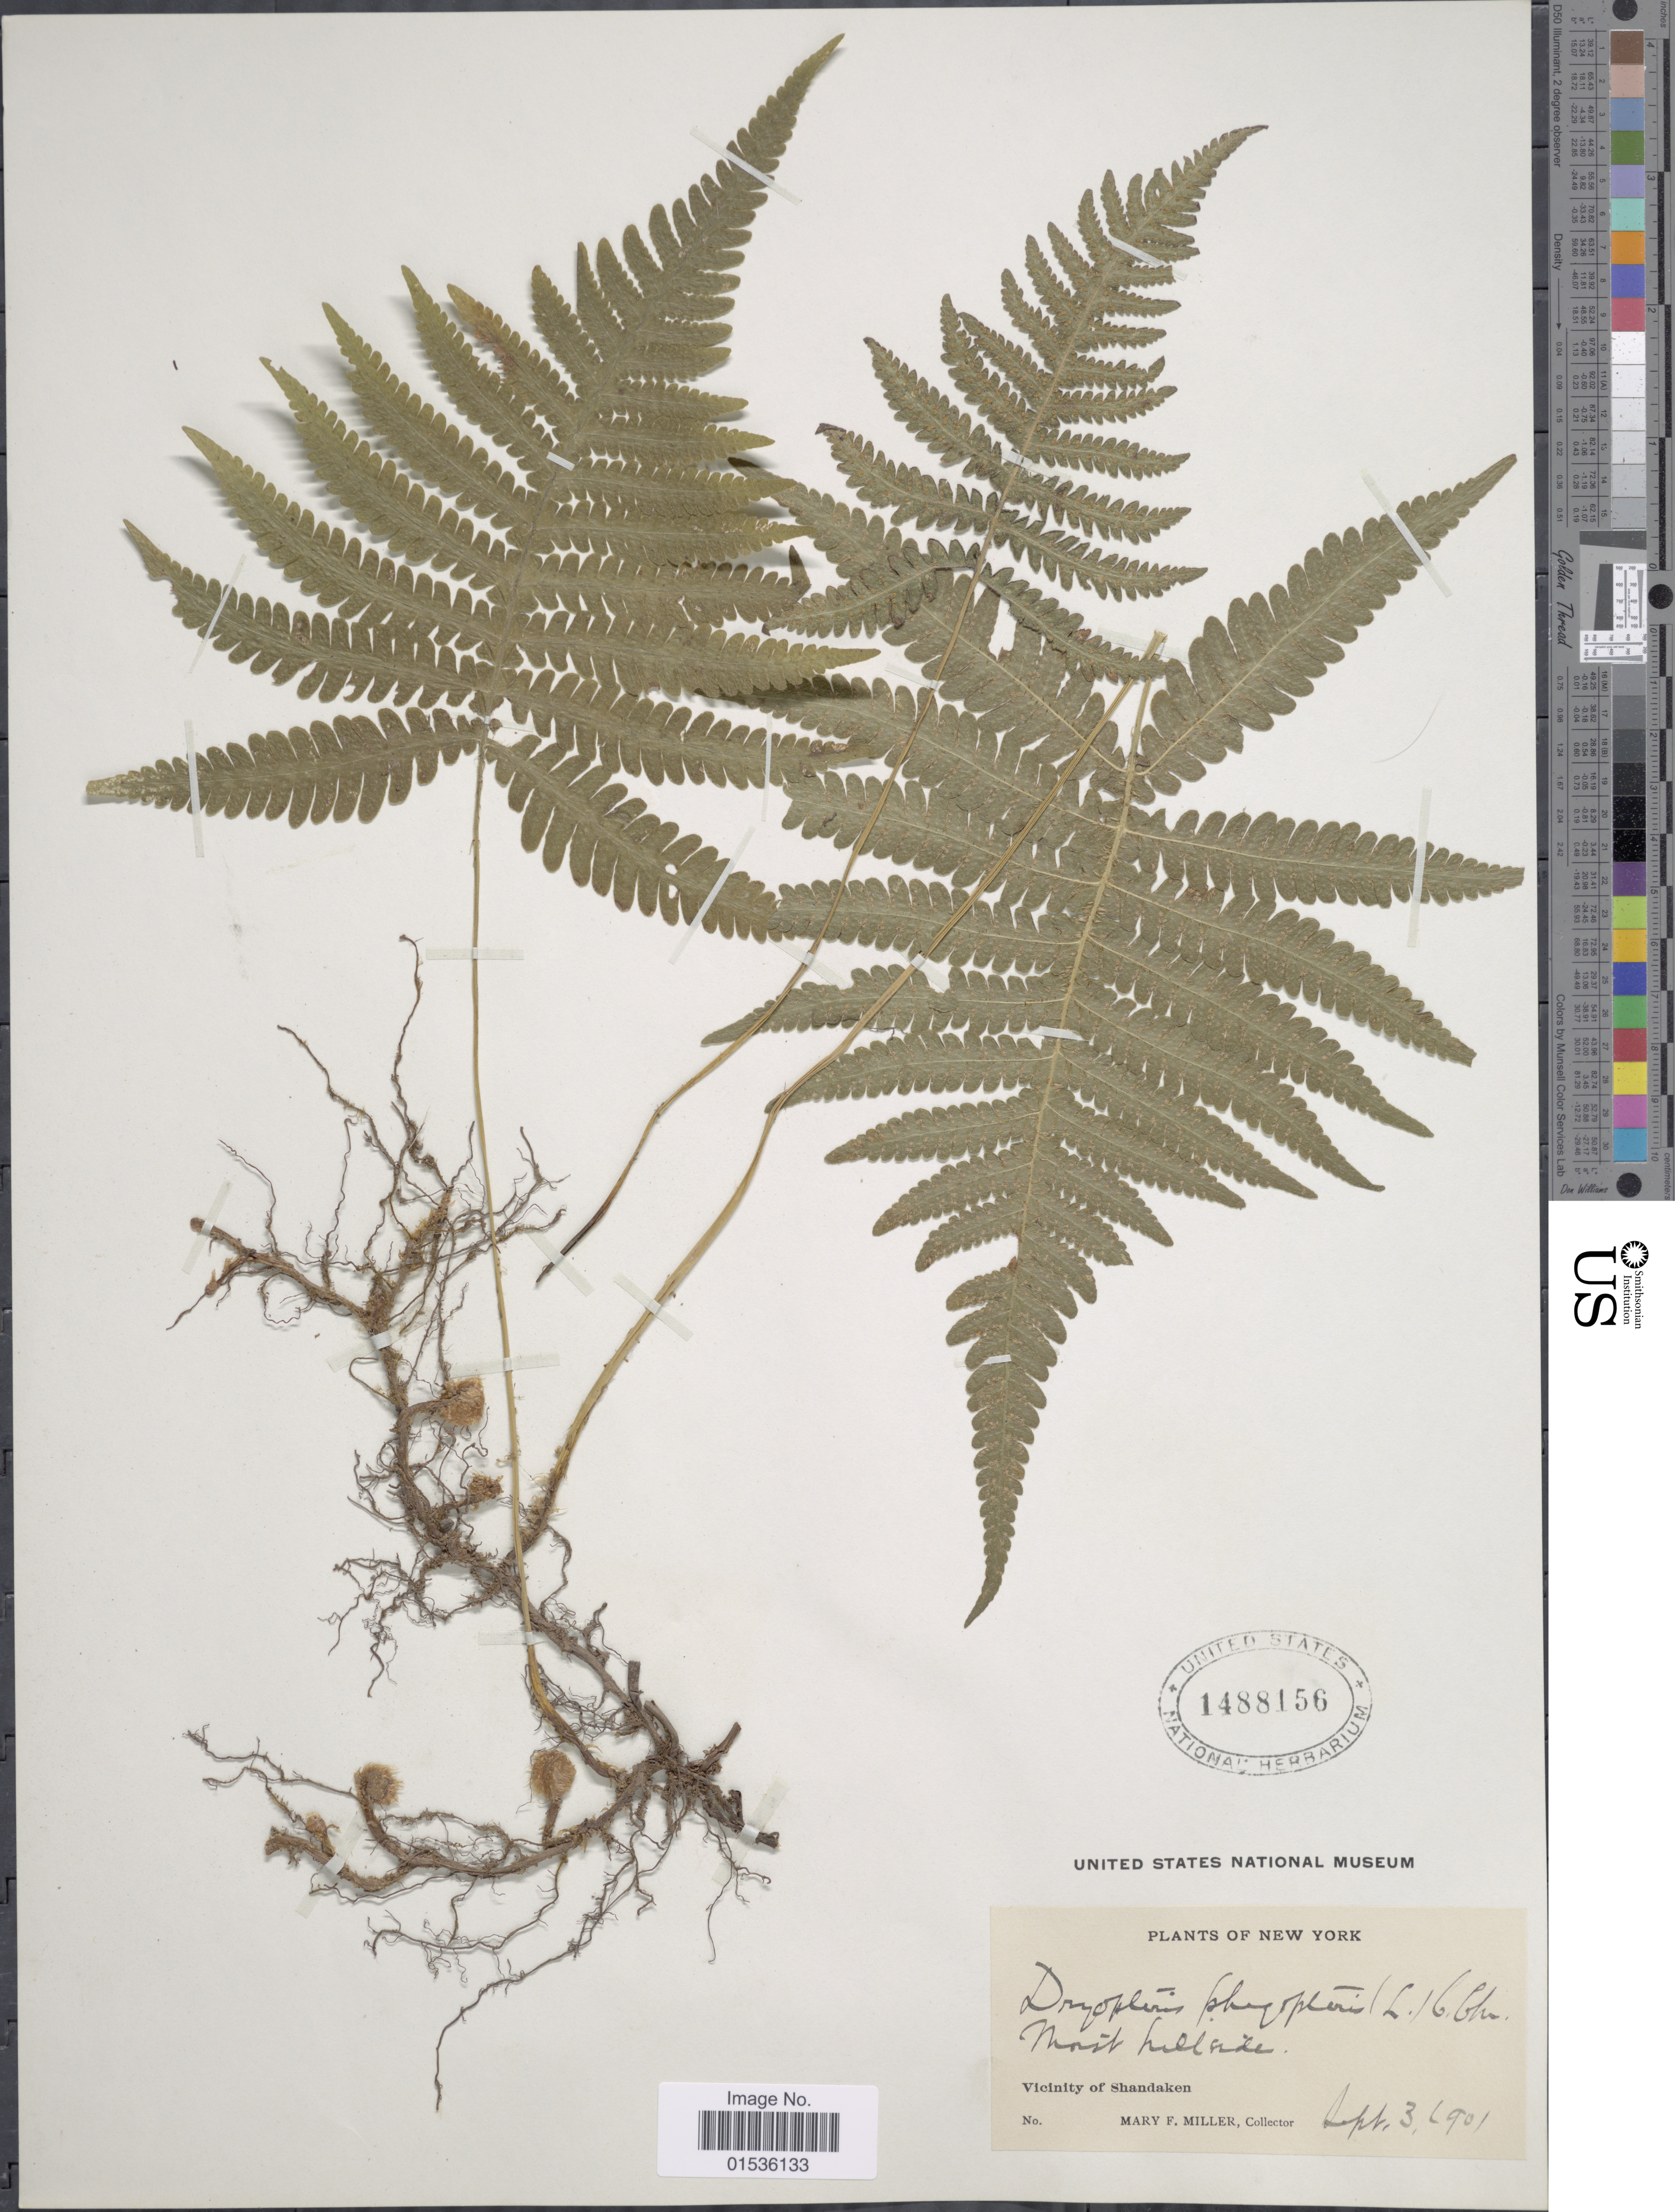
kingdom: Plantae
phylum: Tracheophyta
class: Polypodiopsida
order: Polypodiales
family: Thelypteridaceae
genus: Phegopteris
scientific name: Phegopteris connectilis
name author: (Michx.) Watt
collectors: M. F. Miller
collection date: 1901-09-03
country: United States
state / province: New York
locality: New York, Vicinity of Shandaken.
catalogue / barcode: US 1488156